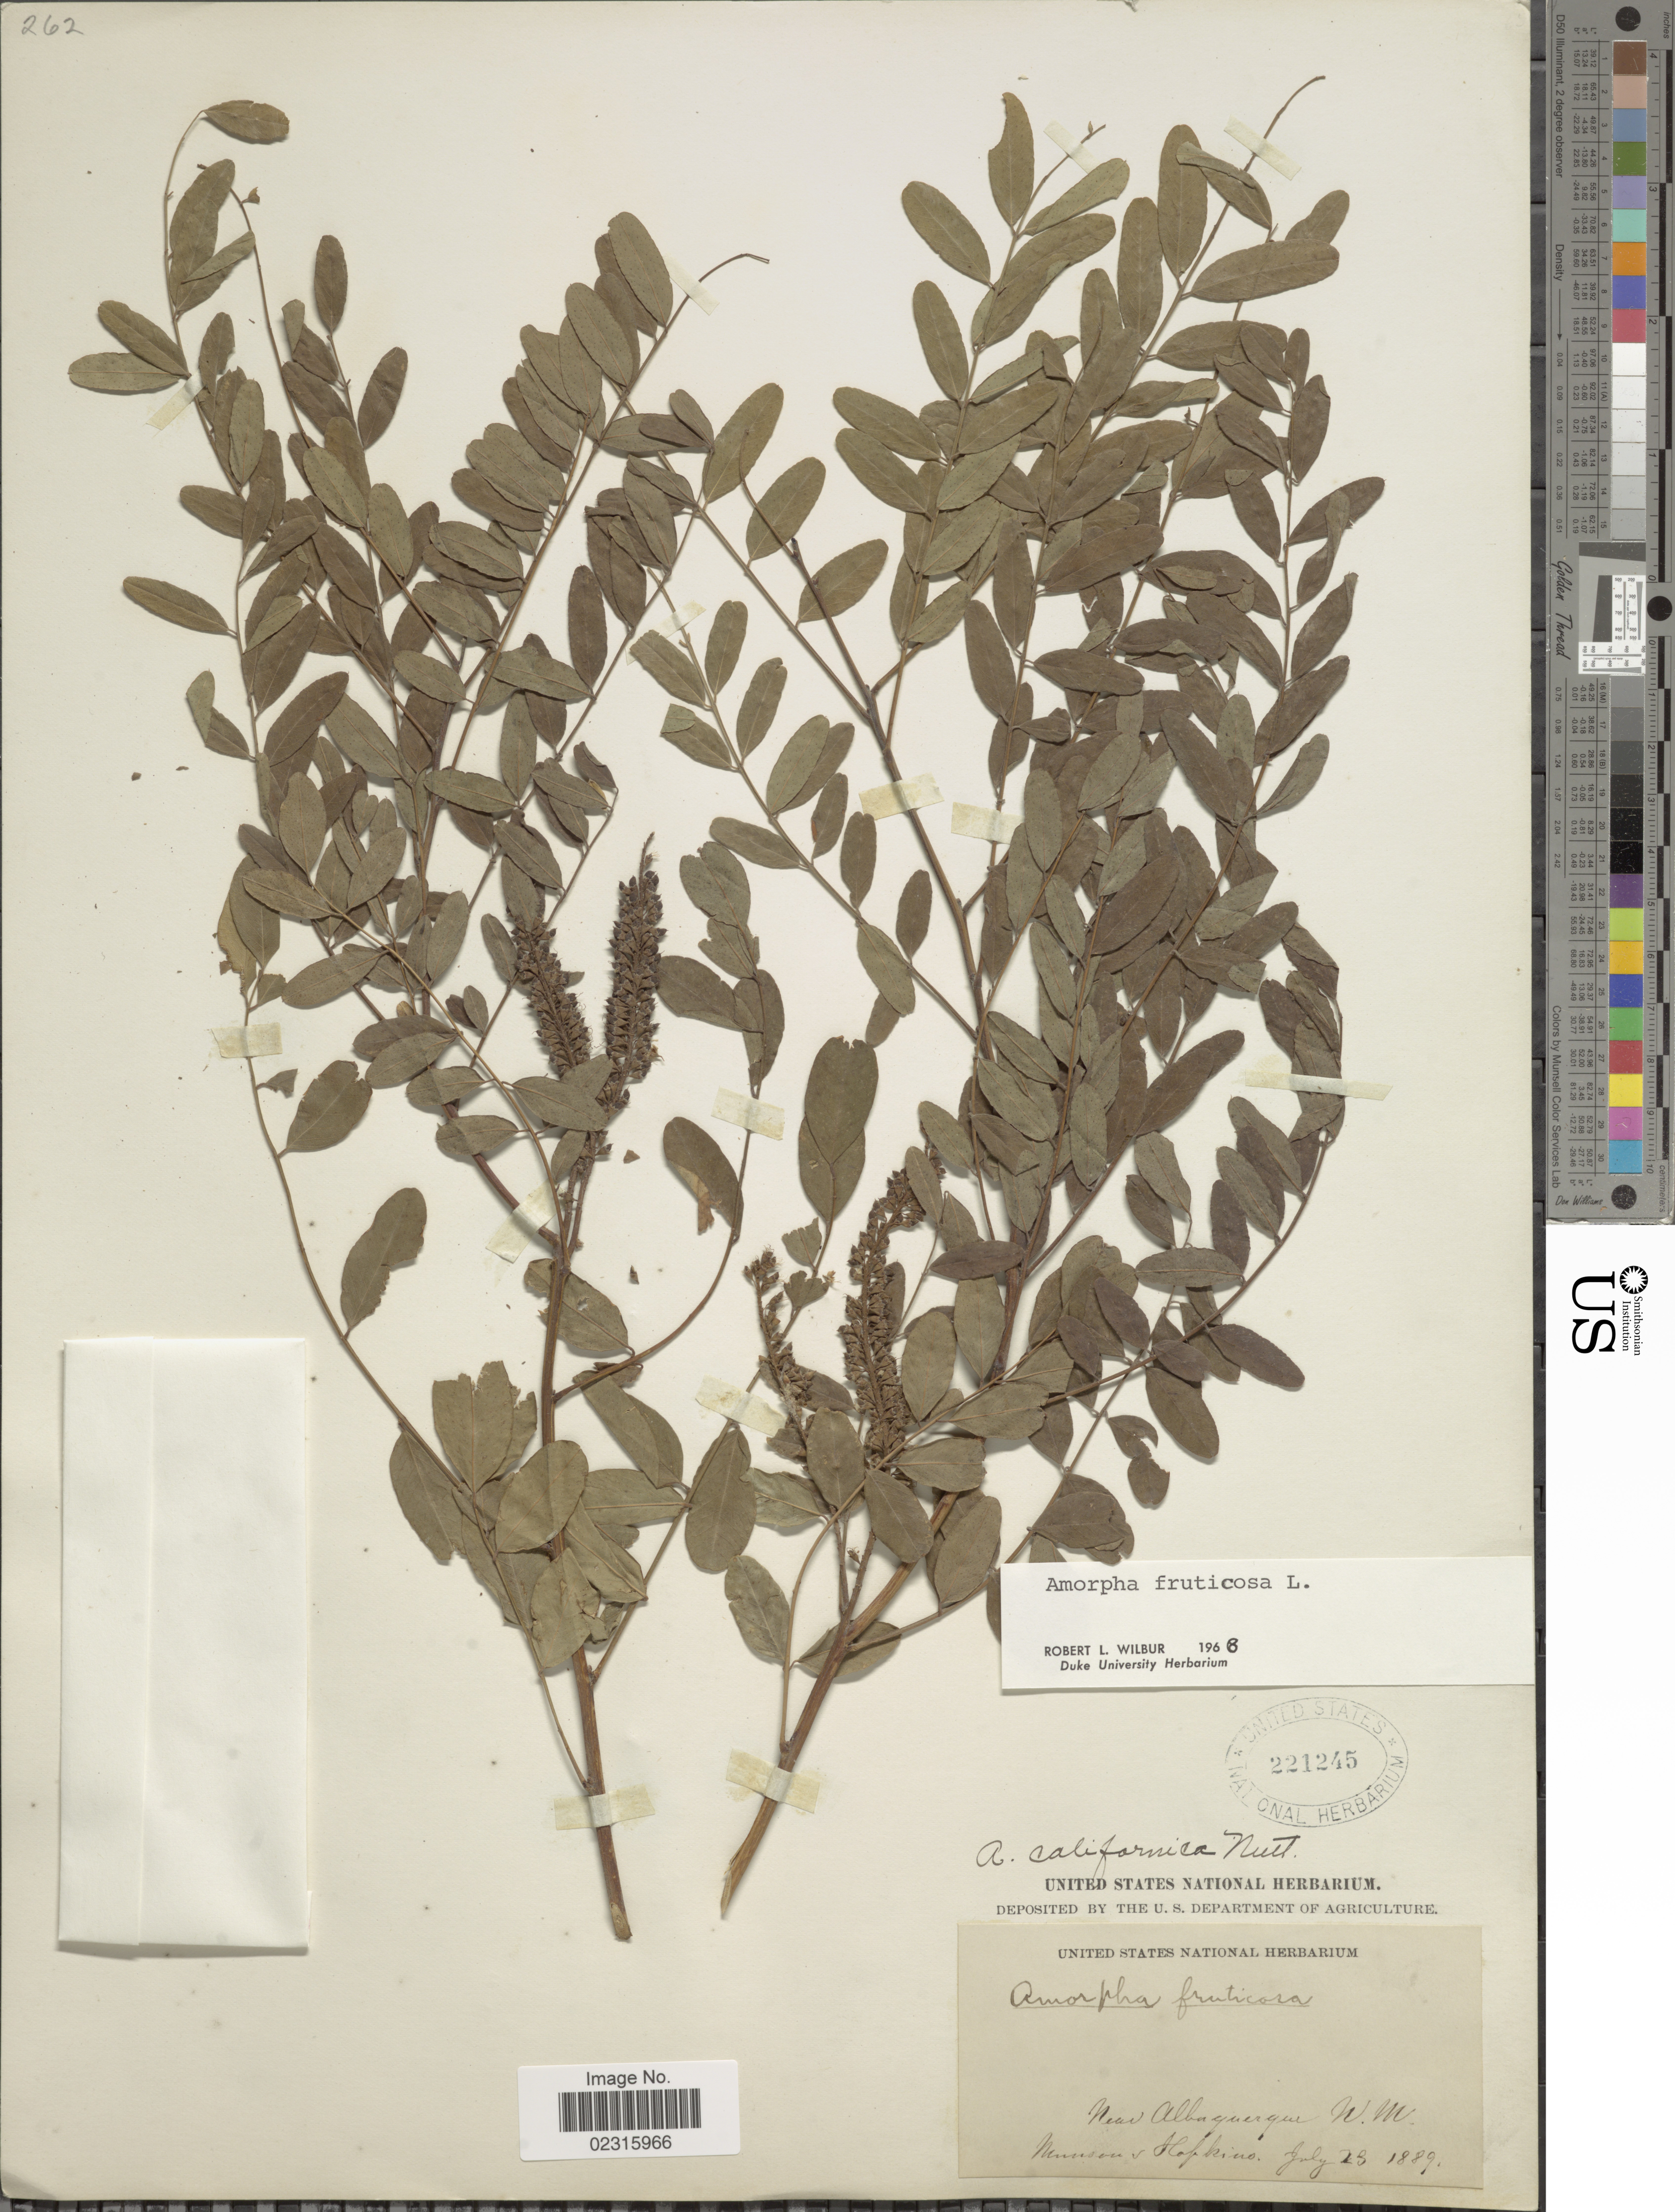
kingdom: Plantae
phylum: Tracheophyta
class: Magnoliopsida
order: Fabales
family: Fabaceae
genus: Amorpha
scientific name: Amorpha fruticosa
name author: L.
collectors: -. Munson & -- Hopkins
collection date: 1889-07-23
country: United States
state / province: New Mexico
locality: Near Albuquerque, N.M.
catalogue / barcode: US 221245